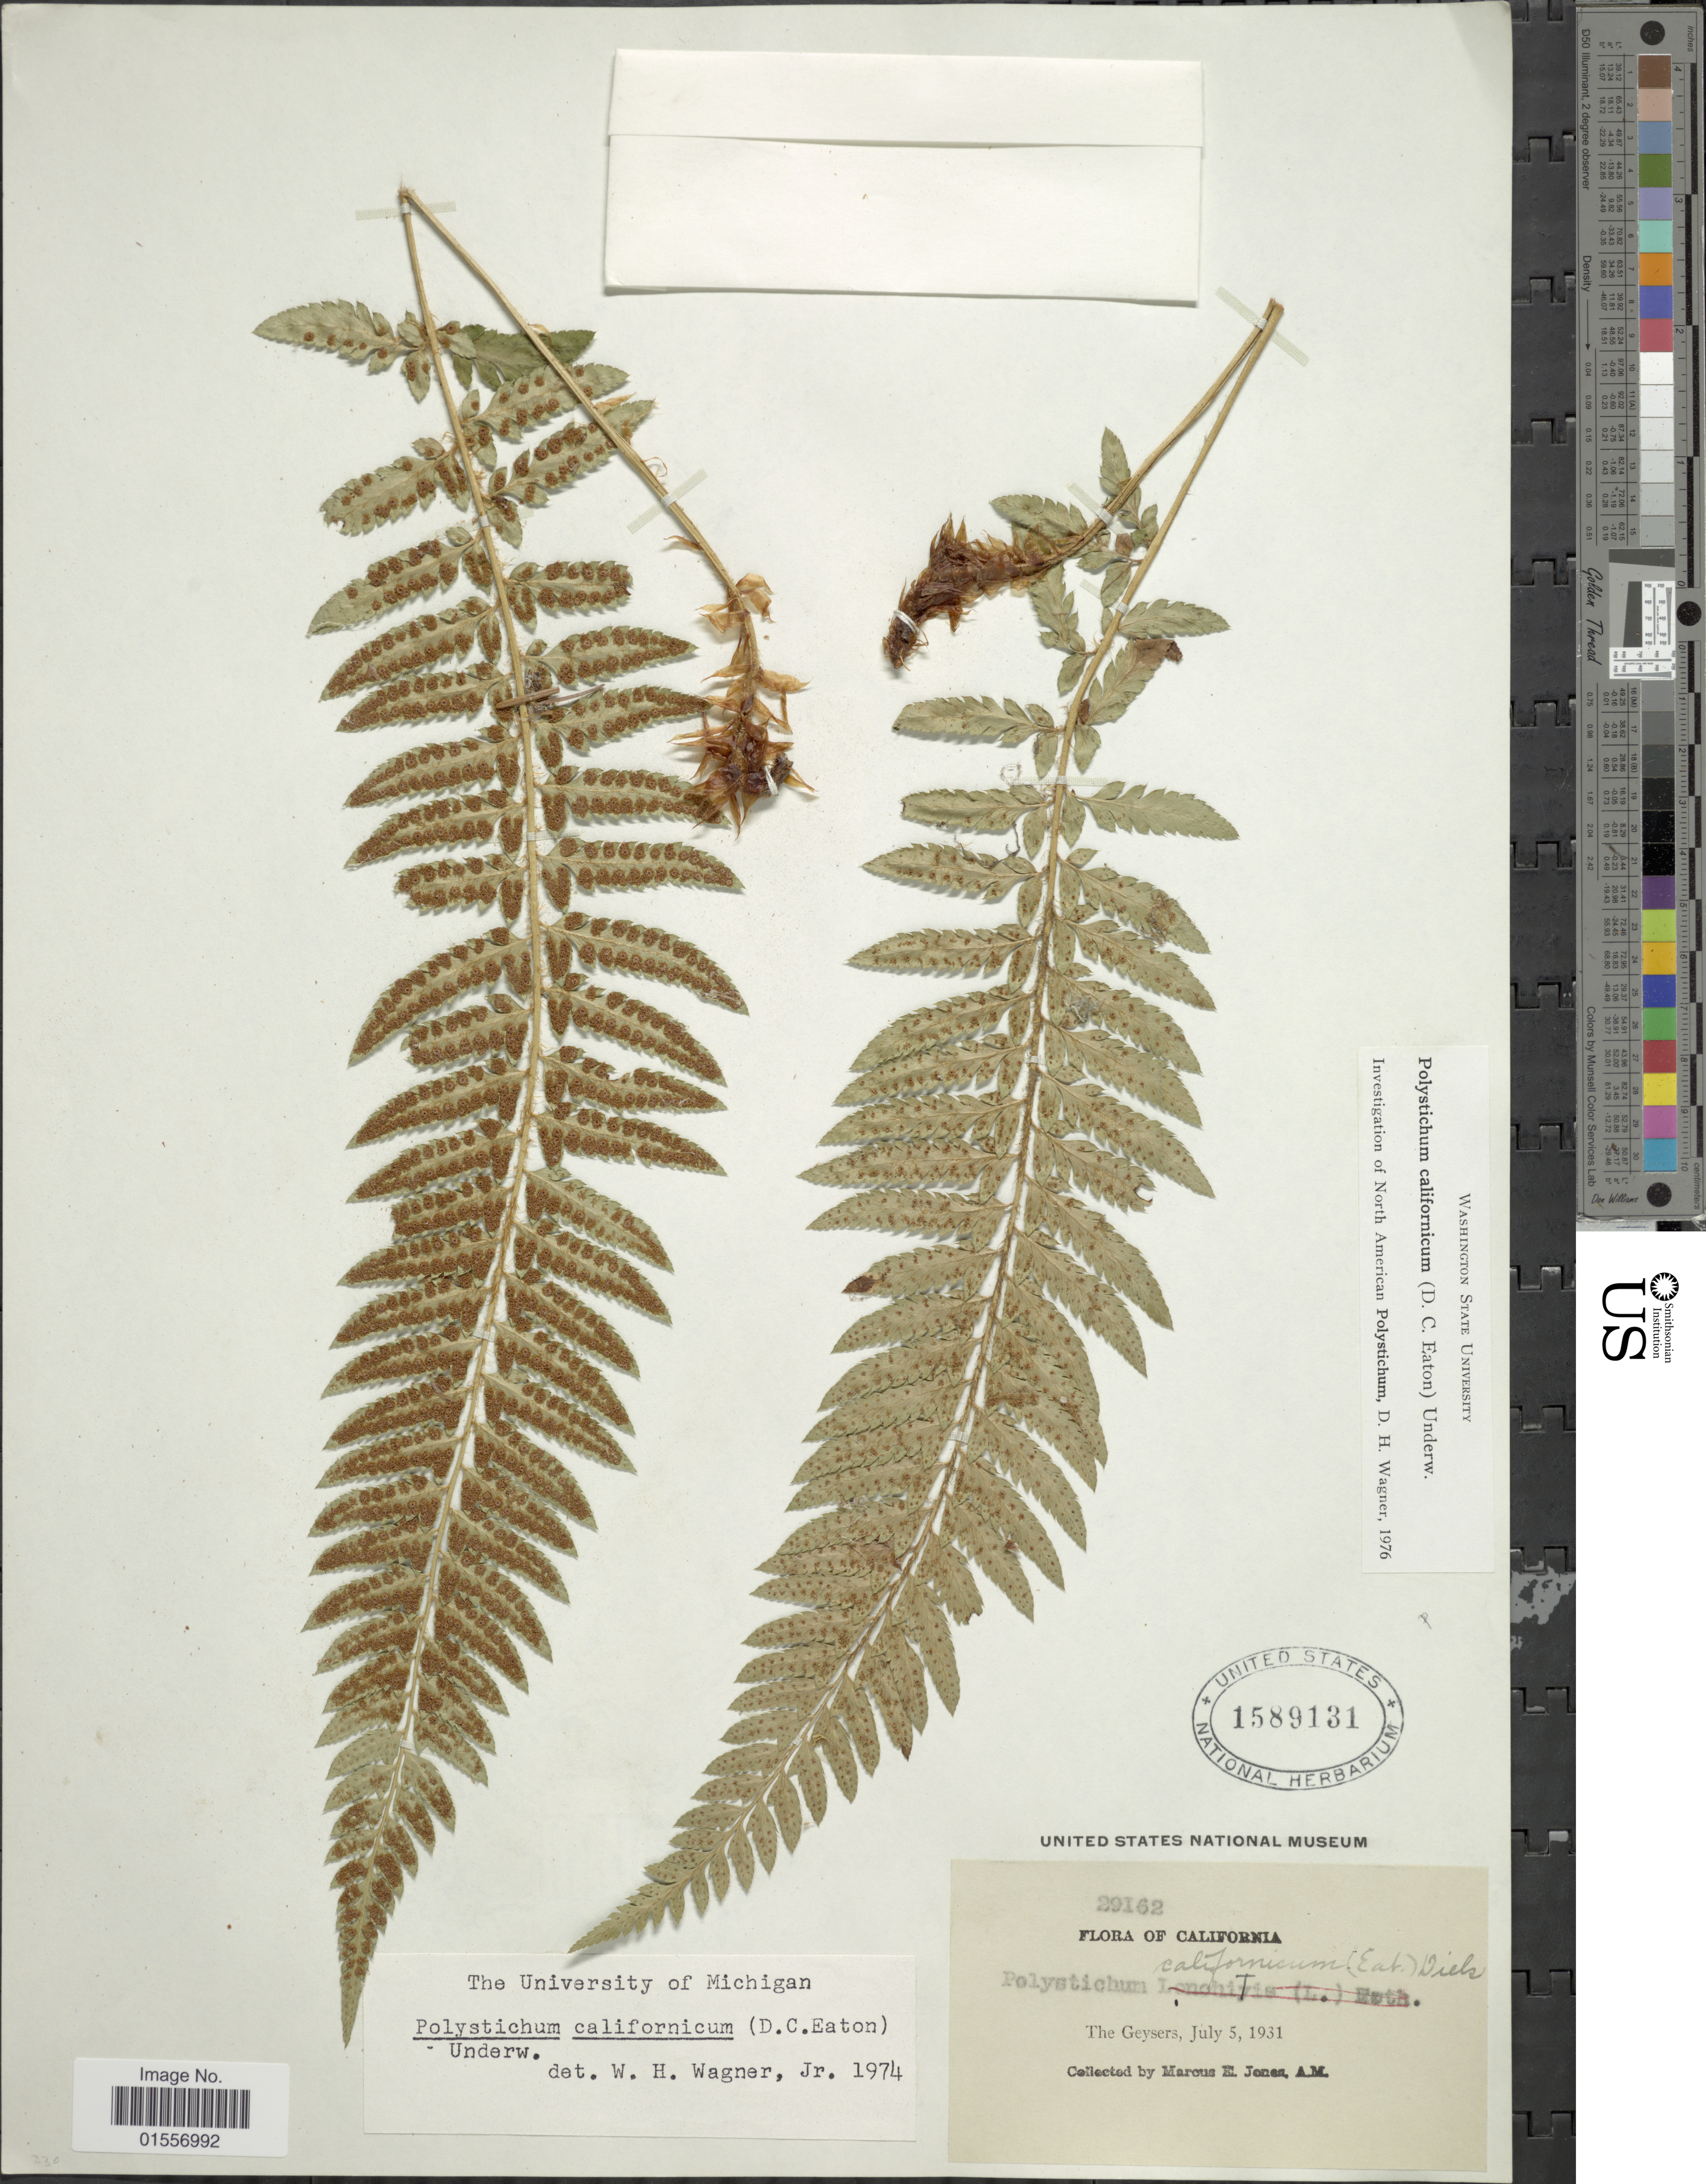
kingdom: Plantae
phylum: Tracheophyta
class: Polypodiopsida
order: Polypodiales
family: Dryopteridaceae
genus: Polystichum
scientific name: Polystichum californicum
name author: (D.C. Eaton) Diels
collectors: M. E. Jones & A.M.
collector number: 29162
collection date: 1931-07-05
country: United States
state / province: California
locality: The Geysers.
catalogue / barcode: US 1589131